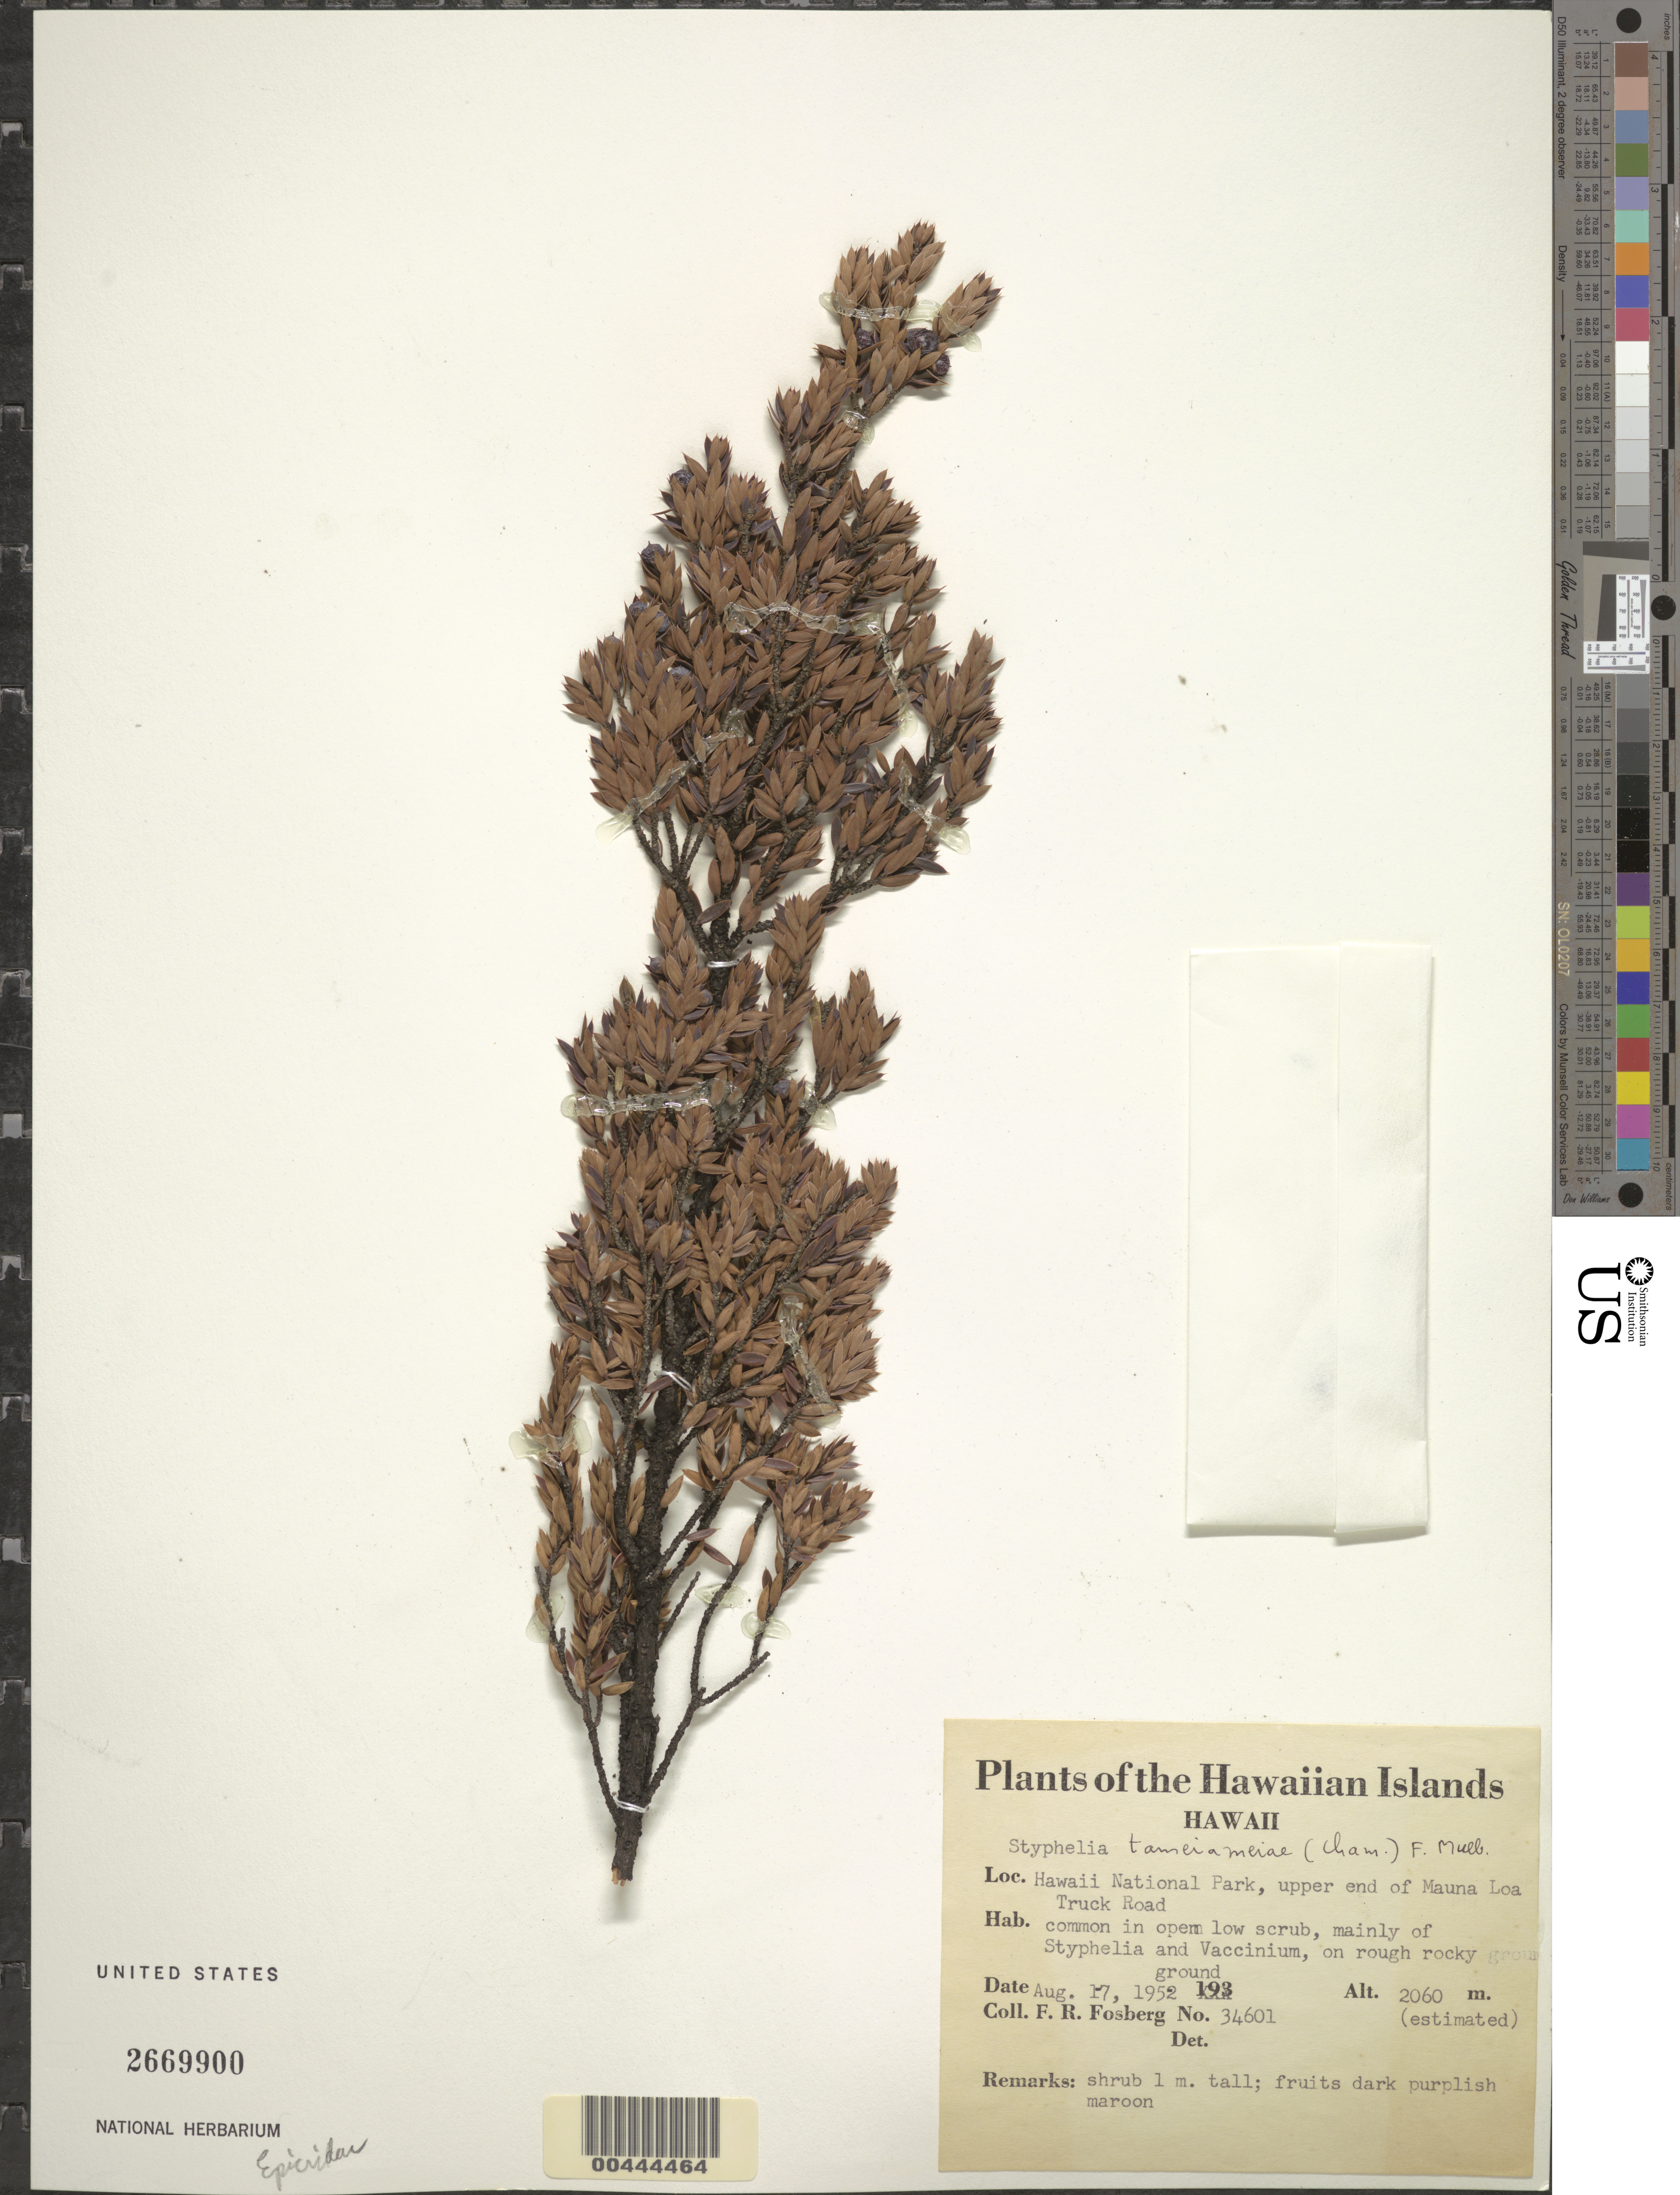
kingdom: Plantae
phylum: Tracheophyta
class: Magnoliopsida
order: Ericales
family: Ericaceae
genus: Leptecophylla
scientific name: Leptecophylla tameiameiae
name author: (Cham. & Schltdl.) C.M. Weiller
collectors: F. R. Fosberg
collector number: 34601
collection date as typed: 17 Aug 1952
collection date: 1952-08-17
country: United States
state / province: Hawaii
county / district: Hawaii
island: Hawaii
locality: Hawaii National Park, upper end of Mauna Loa Truck Road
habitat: common in open low scrub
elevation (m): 2600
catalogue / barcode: US 2669900